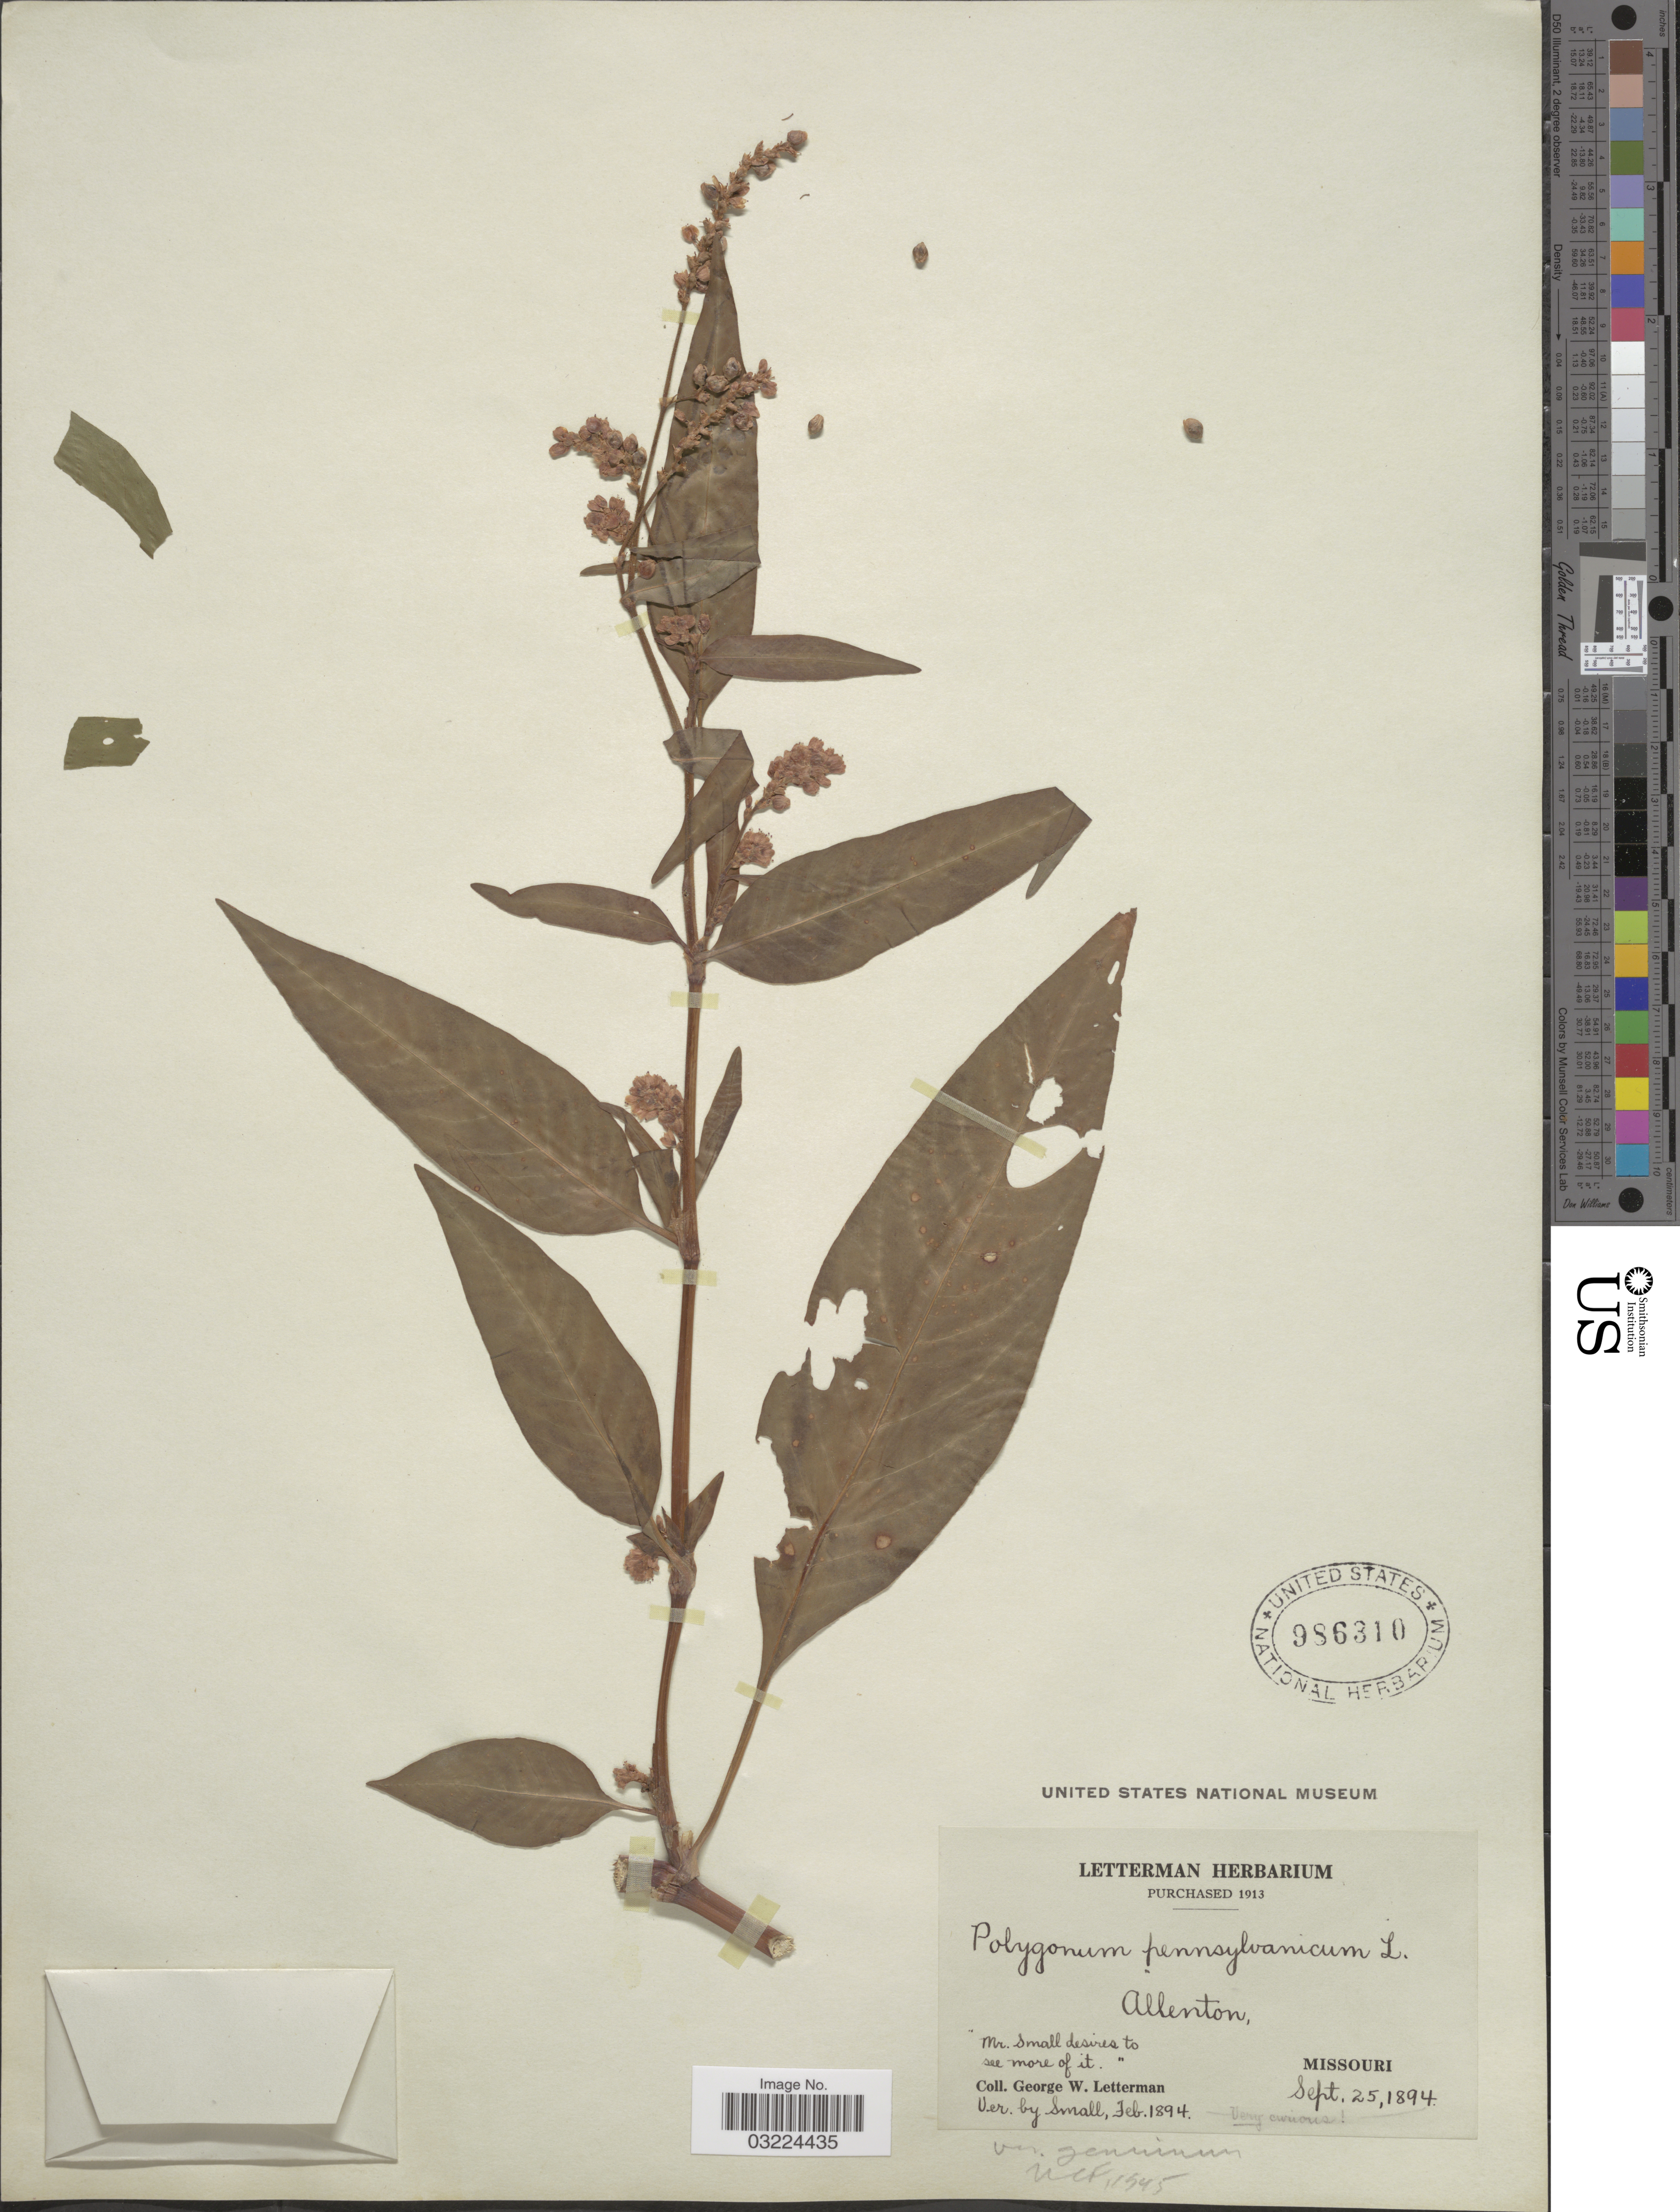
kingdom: Plantae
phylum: Tracheophyta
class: Magnoliopsida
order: Caryophyllales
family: Polygonaceae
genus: Persicaria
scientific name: Persicaria bicornis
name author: (Raf.) Nieuwl.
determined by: Atha, D. E.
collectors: G. W. Letterman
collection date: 1894-09-25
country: United States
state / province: Missouri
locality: Allenton.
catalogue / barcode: US 986310